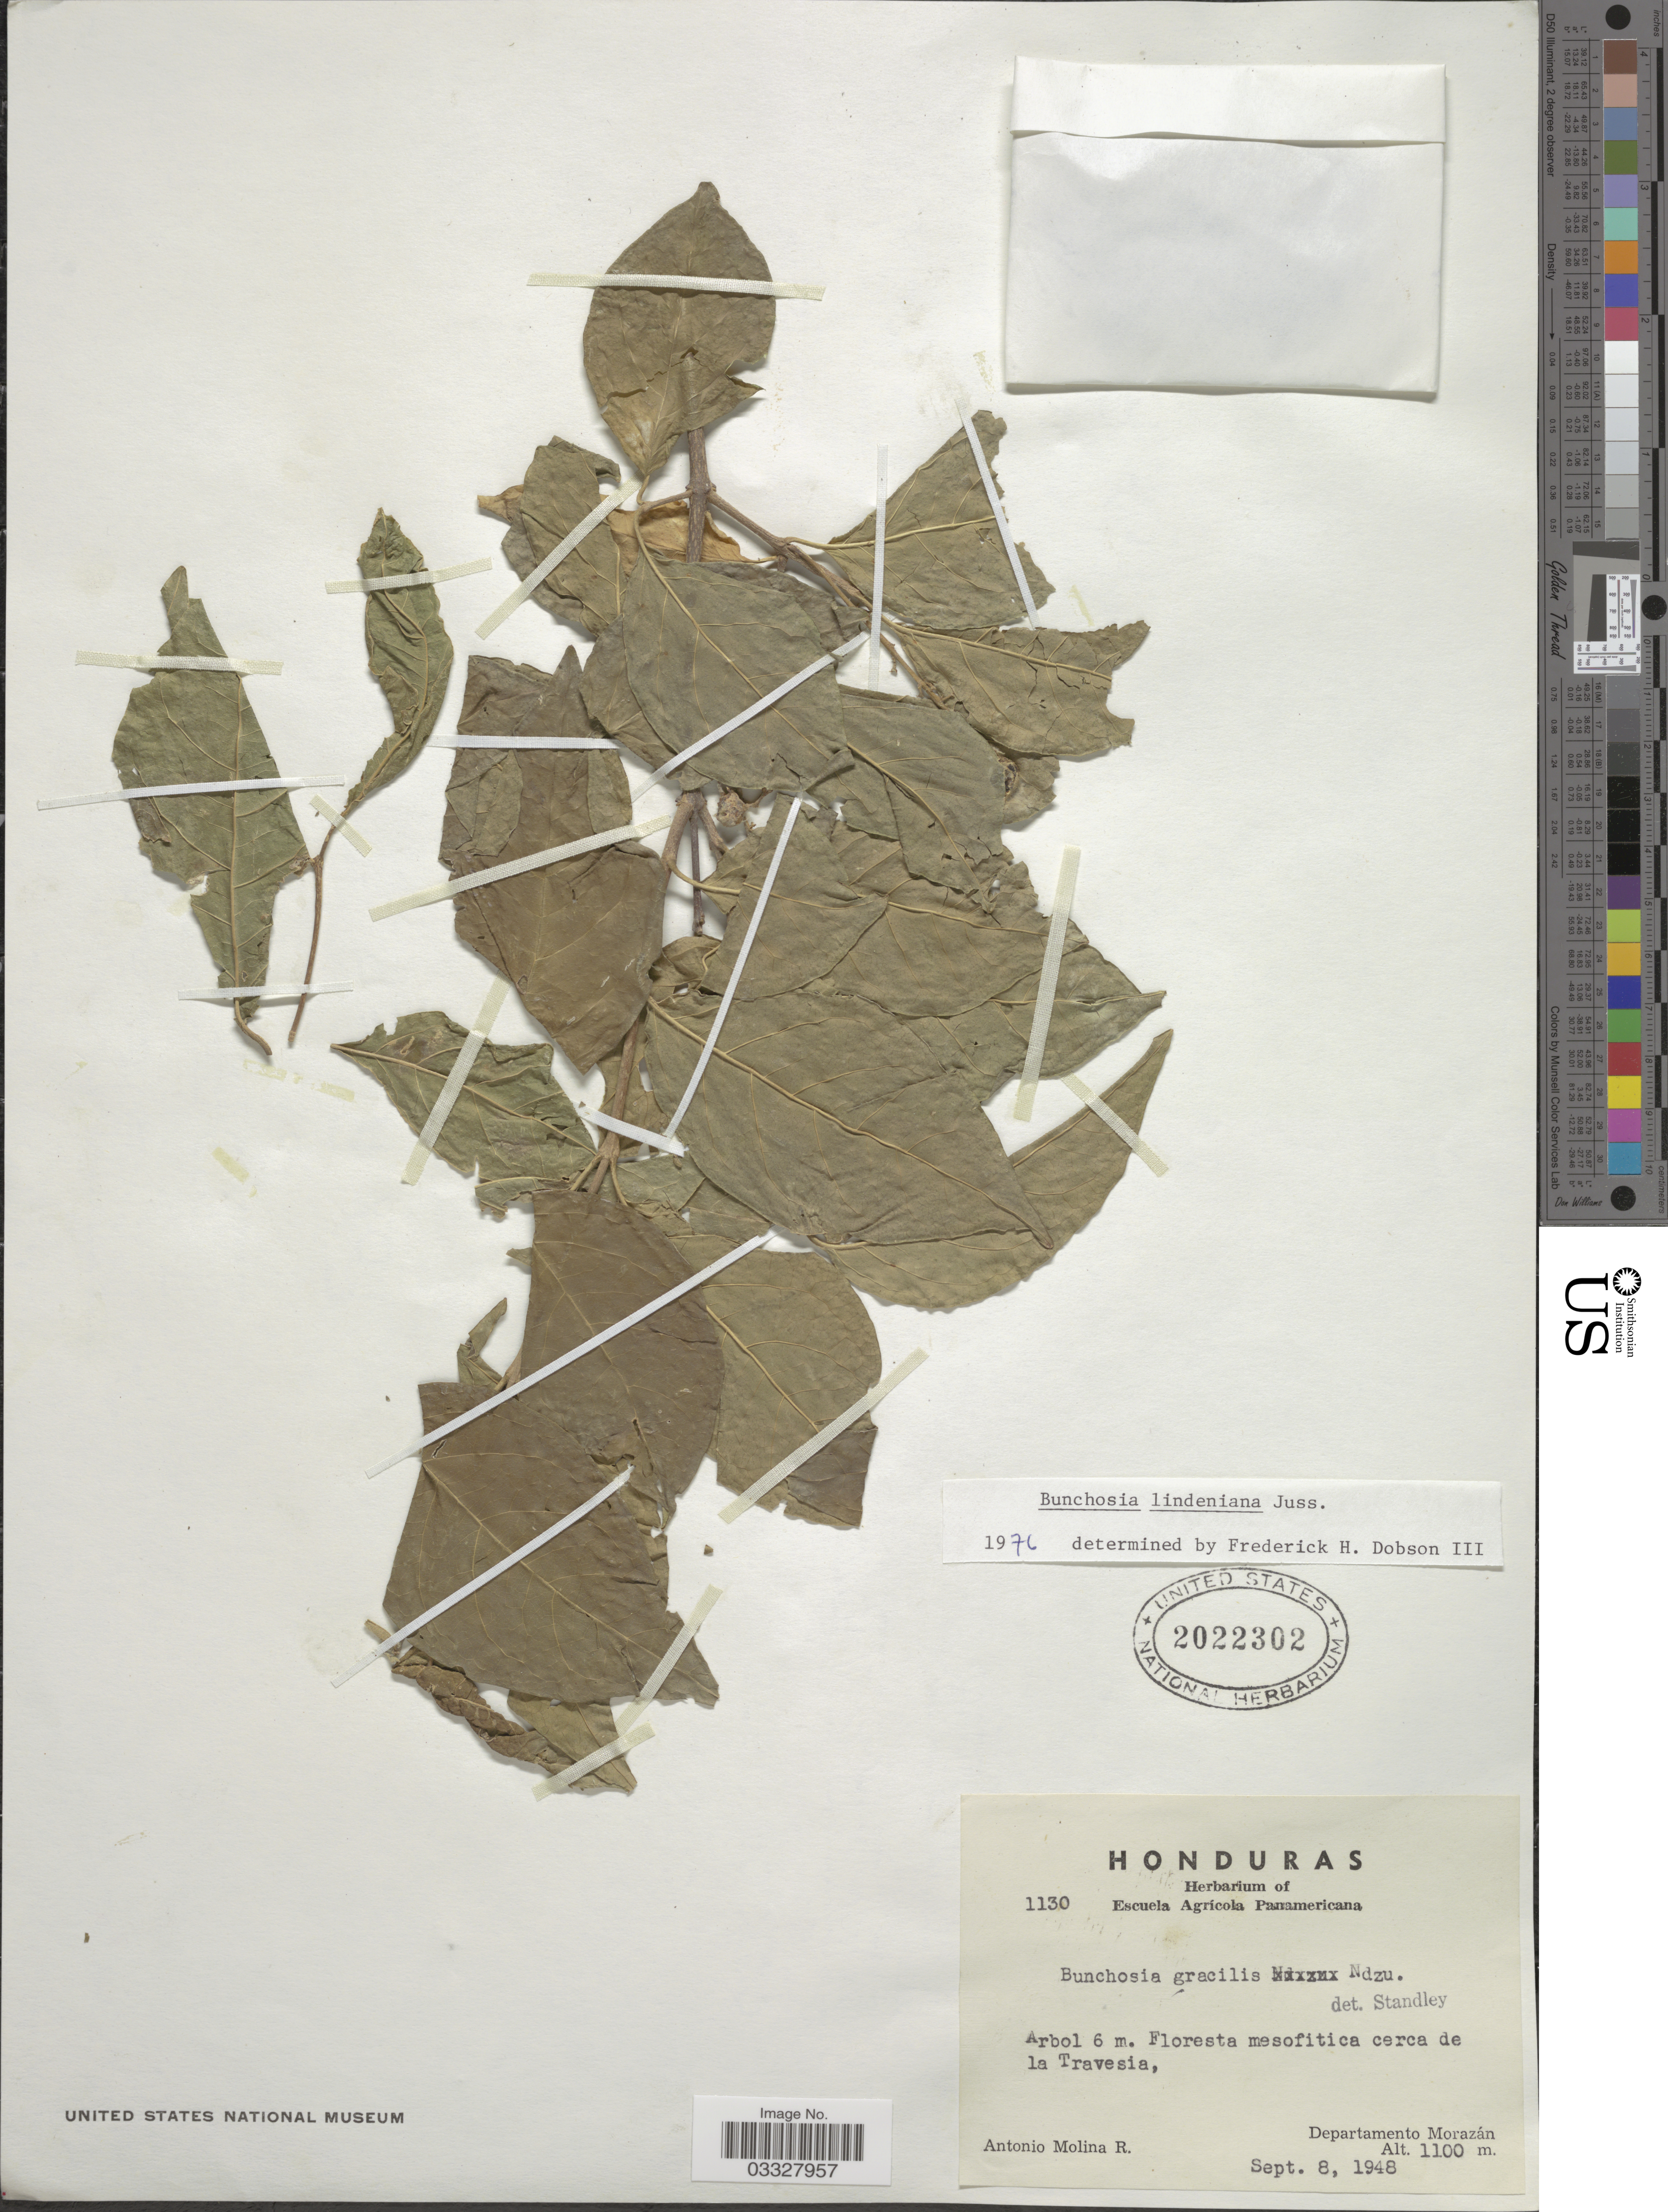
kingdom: Plantae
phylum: Tracheophyta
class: Magnoliopsida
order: Malpighiales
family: Malpighiaceae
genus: Bunchosia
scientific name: Bunchosia lindeniana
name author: A. Juss.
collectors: A. Molina R.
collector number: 1130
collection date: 1948-09-08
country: Honduras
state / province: Fco. Morazán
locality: Floresta mesofitica cerca de la Travesia, Departamento Morazán.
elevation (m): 1100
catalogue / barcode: US 2022302